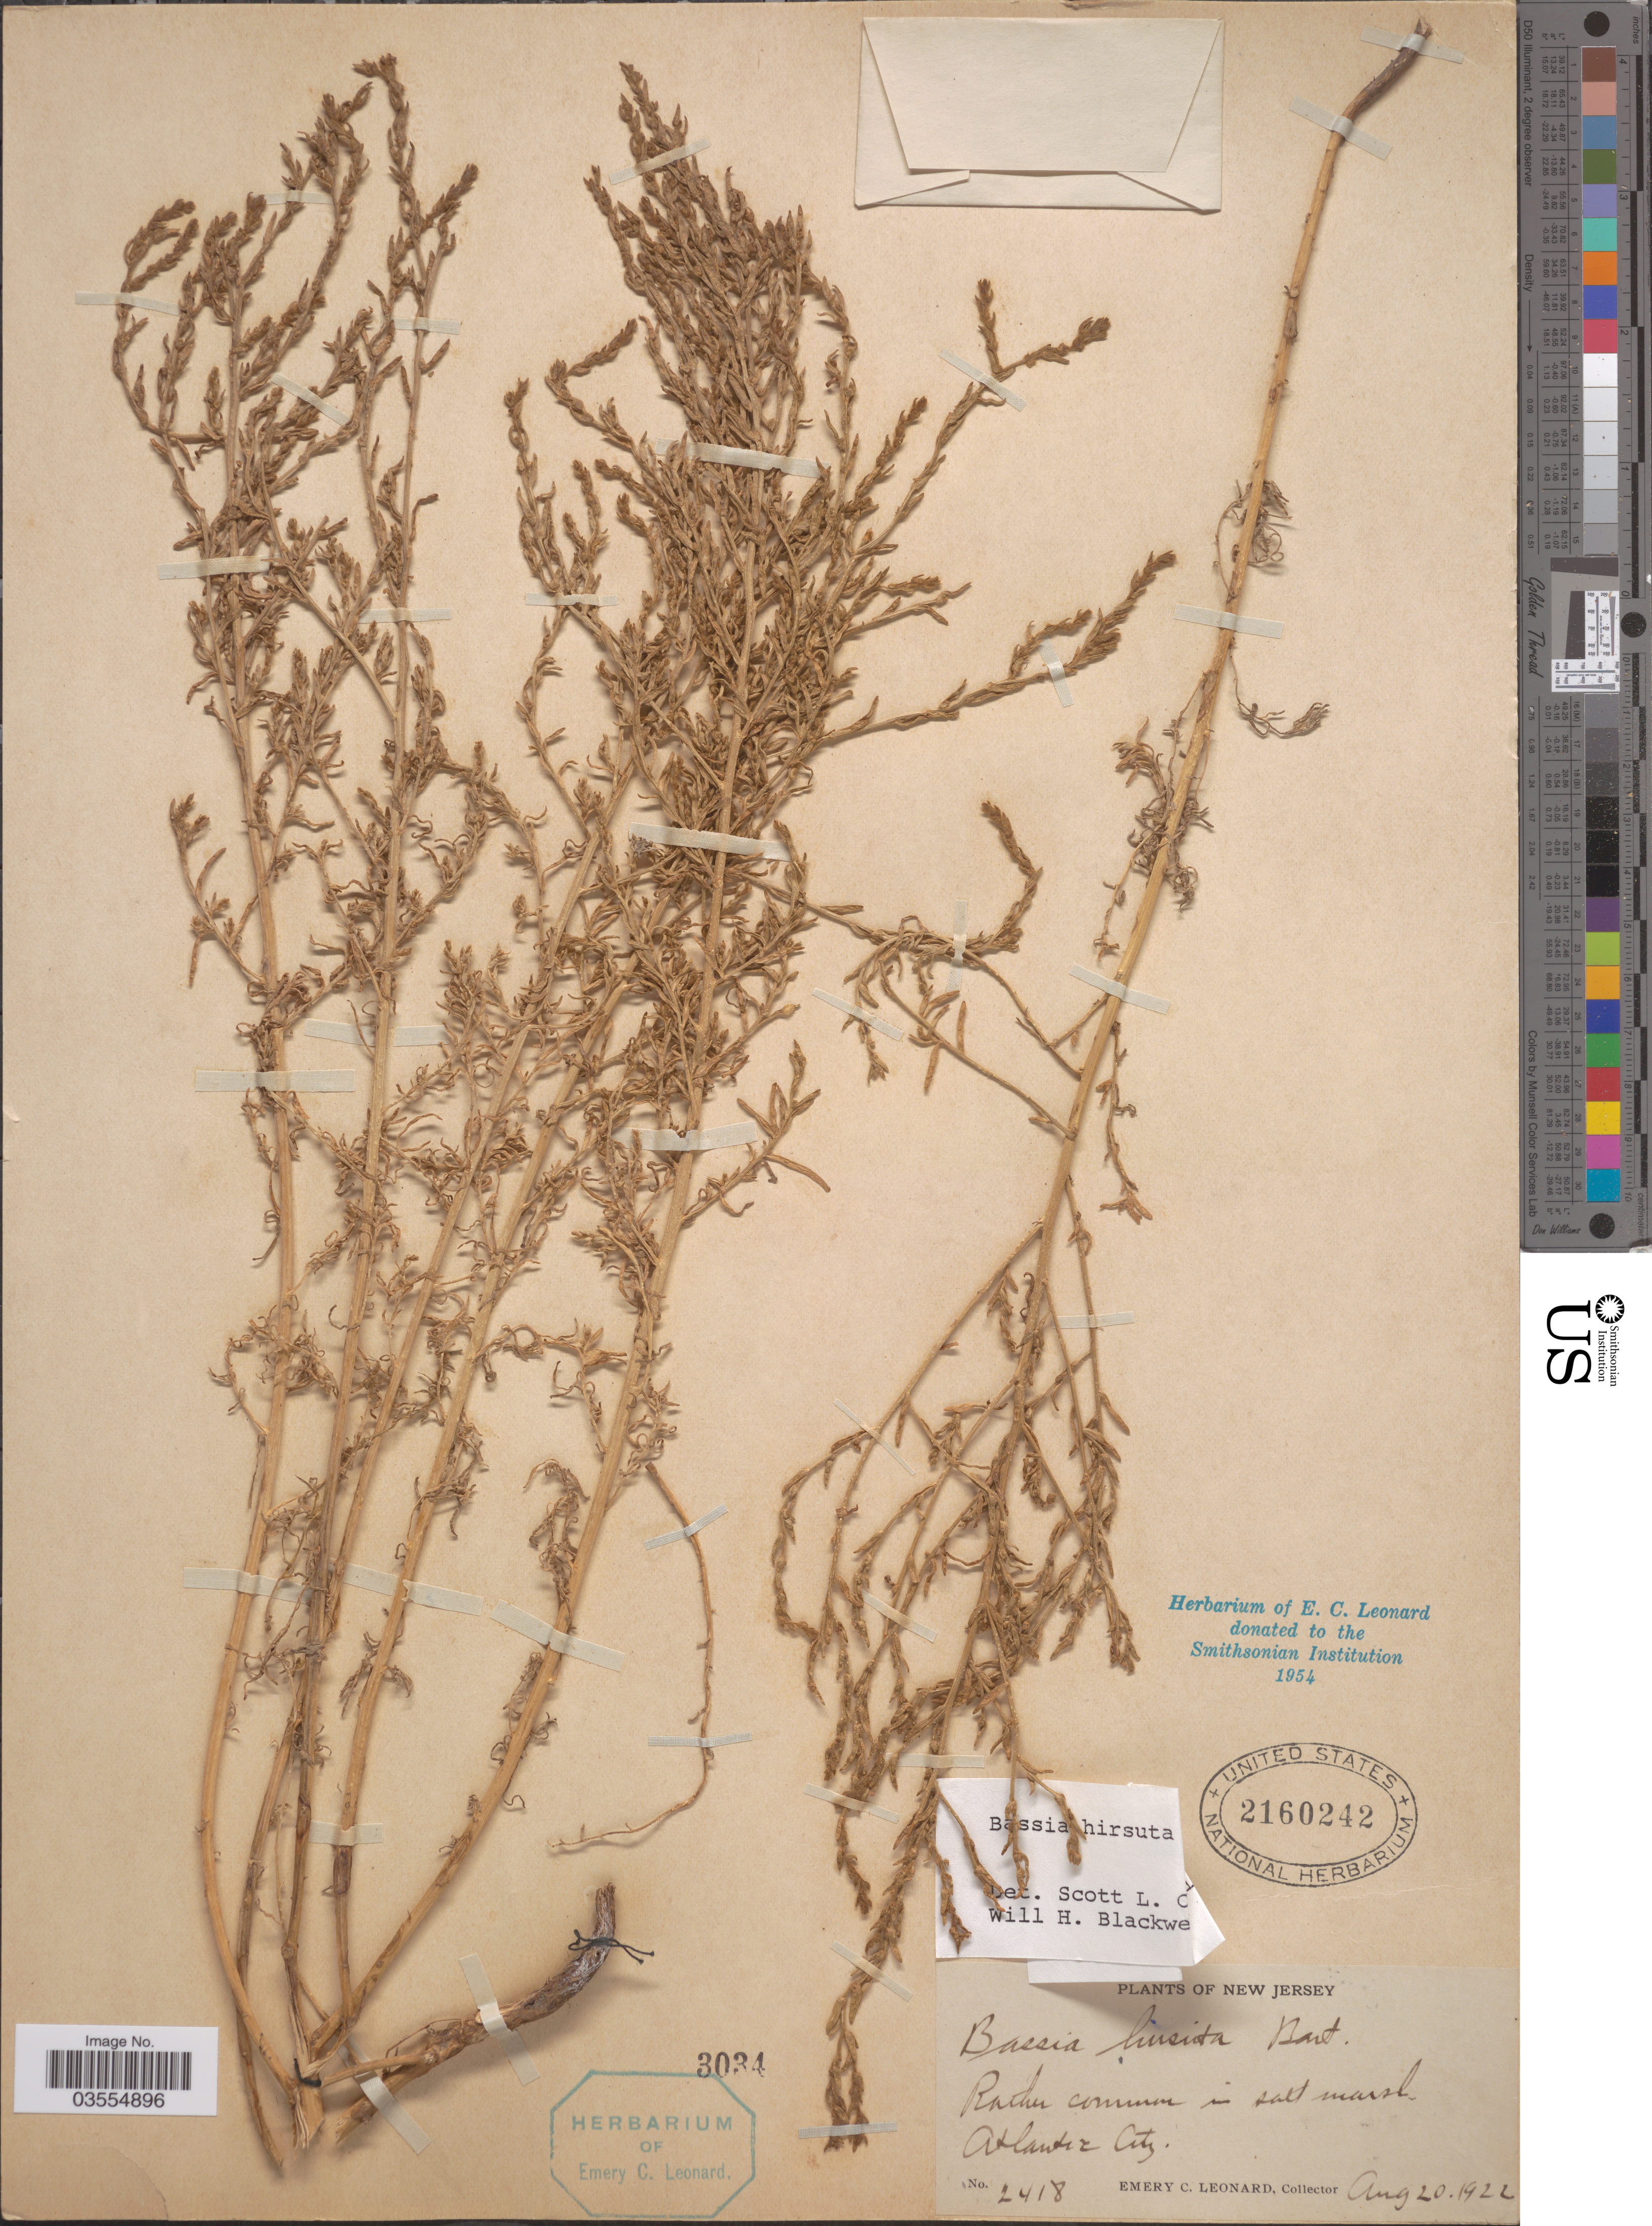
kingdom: Plantae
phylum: Tracheophyta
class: Magnoliopsida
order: Caryophyllales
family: Amaranthaceae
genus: Spirobassia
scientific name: Spirobassia hirsuta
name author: (L.) Freitag & G. Kadereit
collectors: E. C. Leonard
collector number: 2418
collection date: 1922-08-20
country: United States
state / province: New Jersey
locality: Atlantic City.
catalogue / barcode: US 2160242